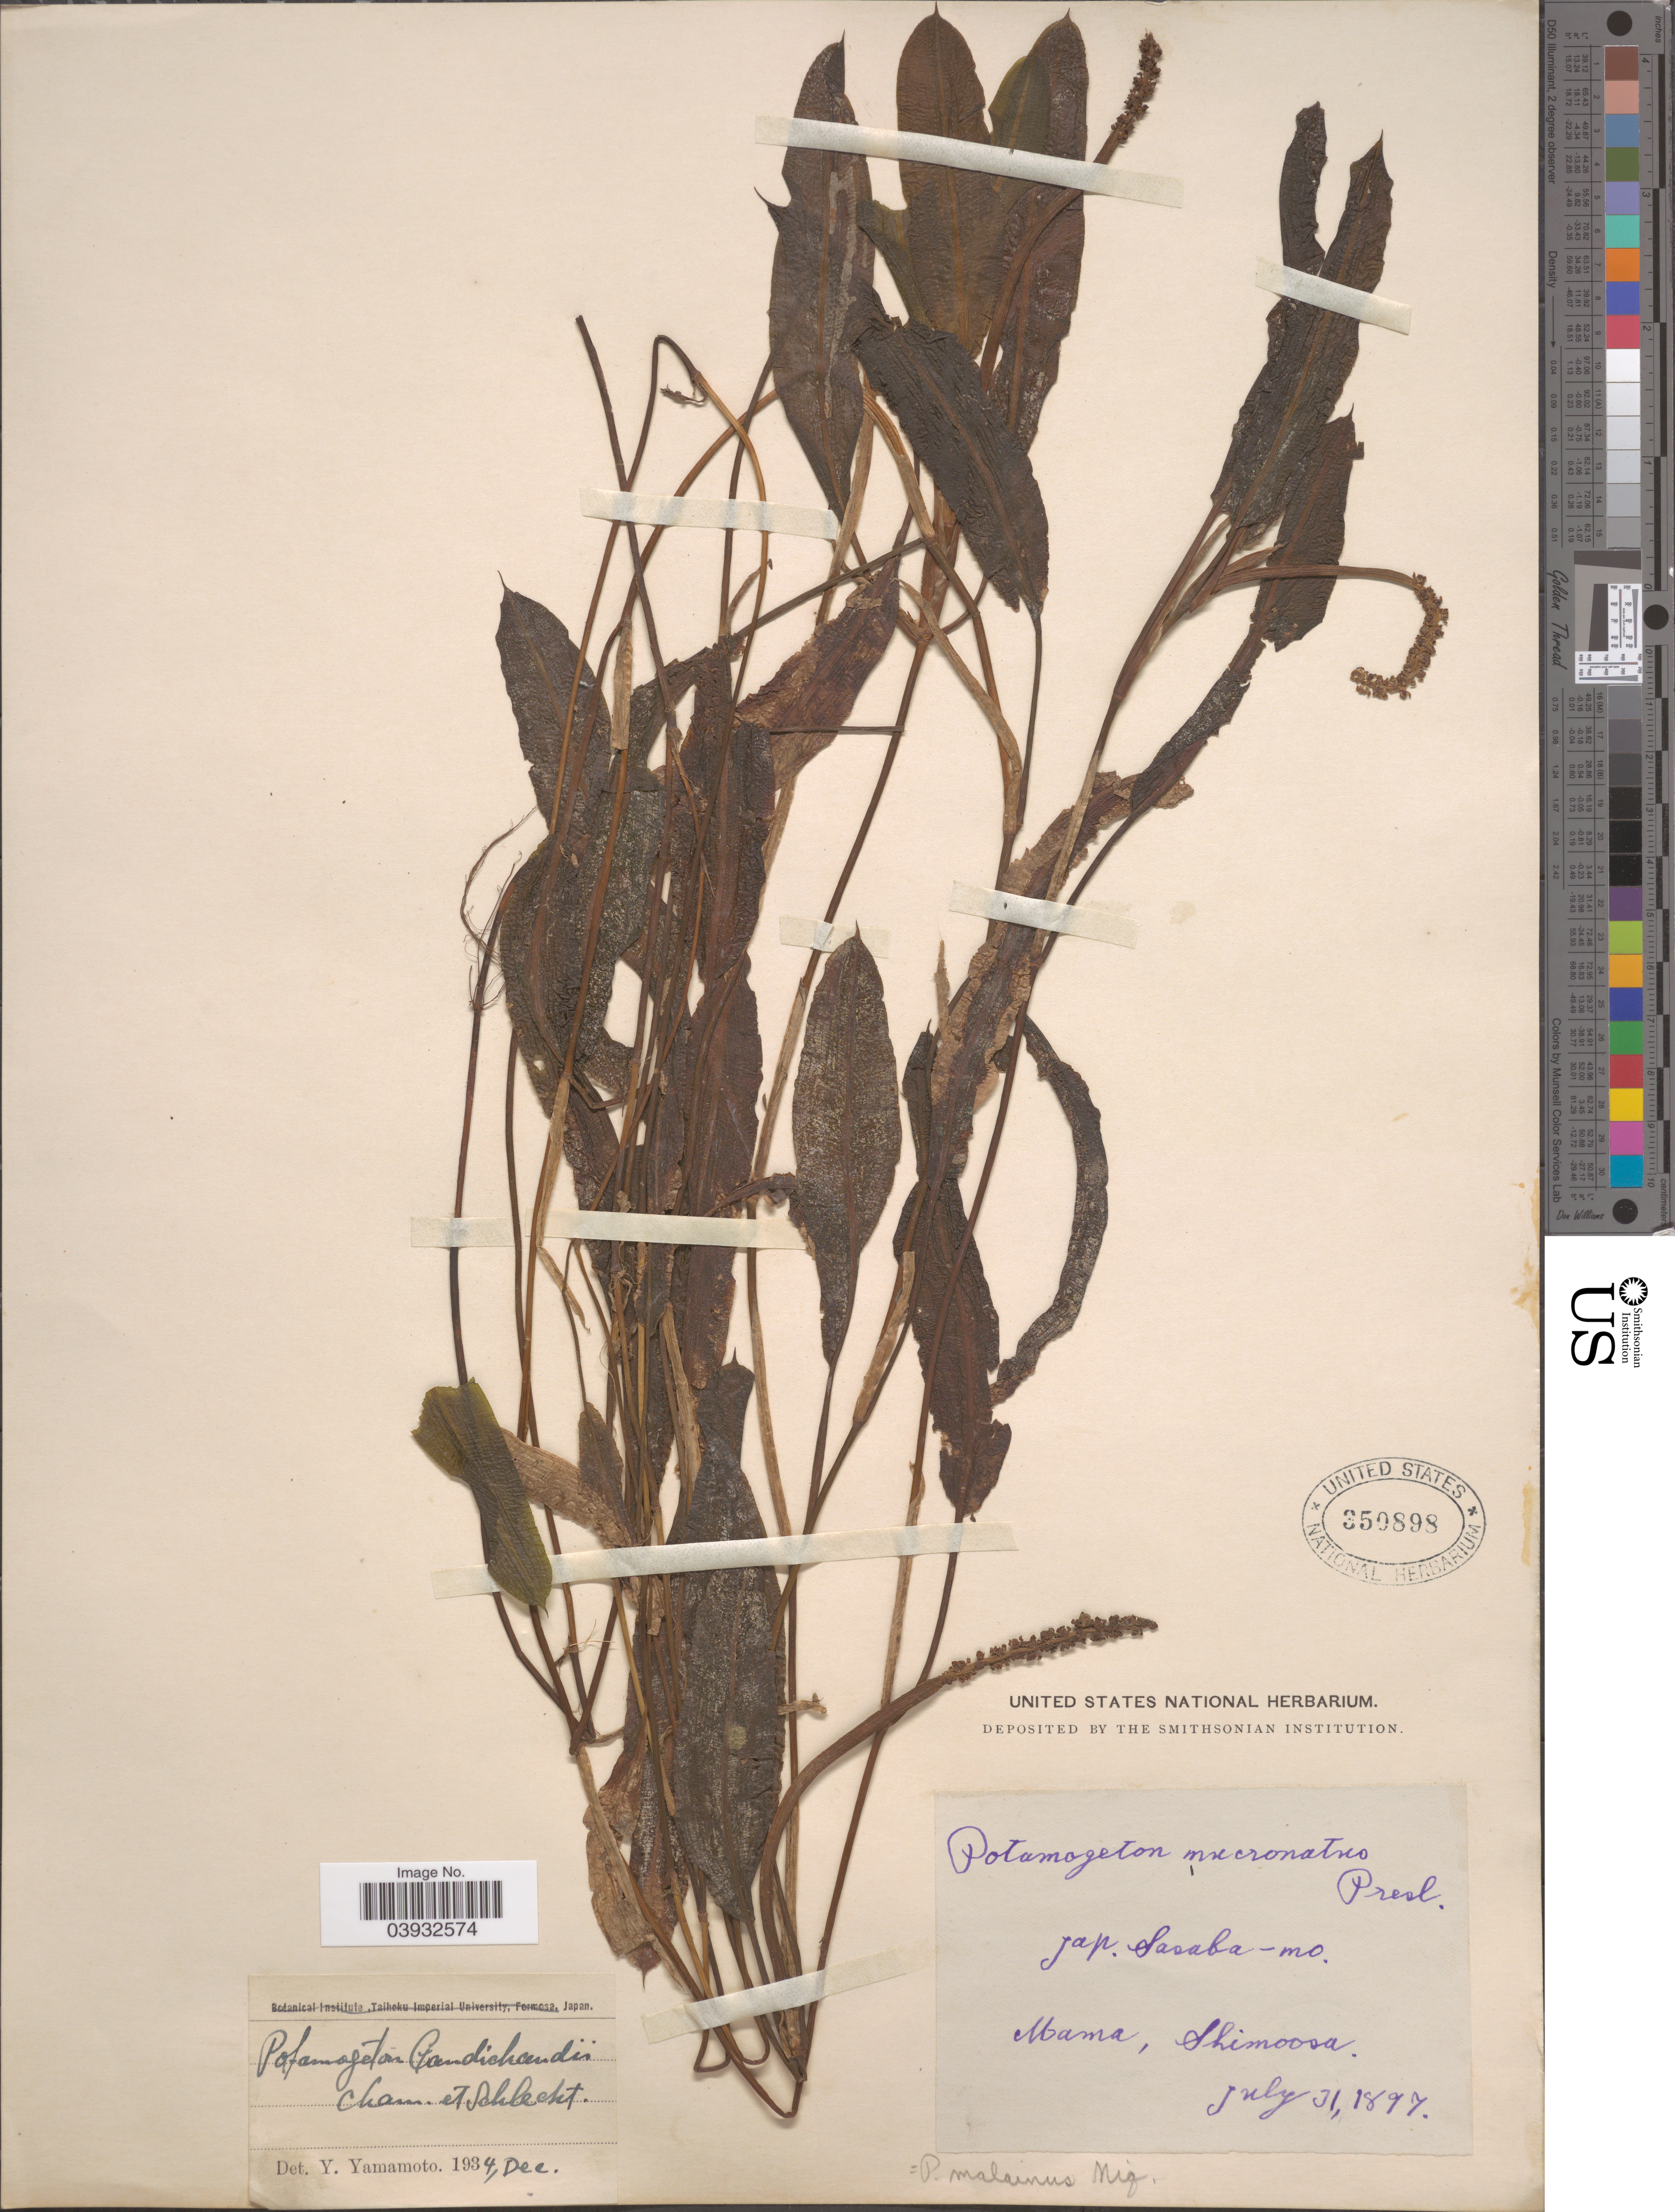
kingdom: Plantae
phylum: Tracheophyta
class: Liliopsida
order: Alismatales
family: Potamogetonaceae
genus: Potamogeton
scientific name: Potamogeton gaudichaudii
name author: Cham. & Schltdl.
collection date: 1897-07-31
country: Japan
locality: Mama, Shimoosa.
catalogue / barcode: US 359898